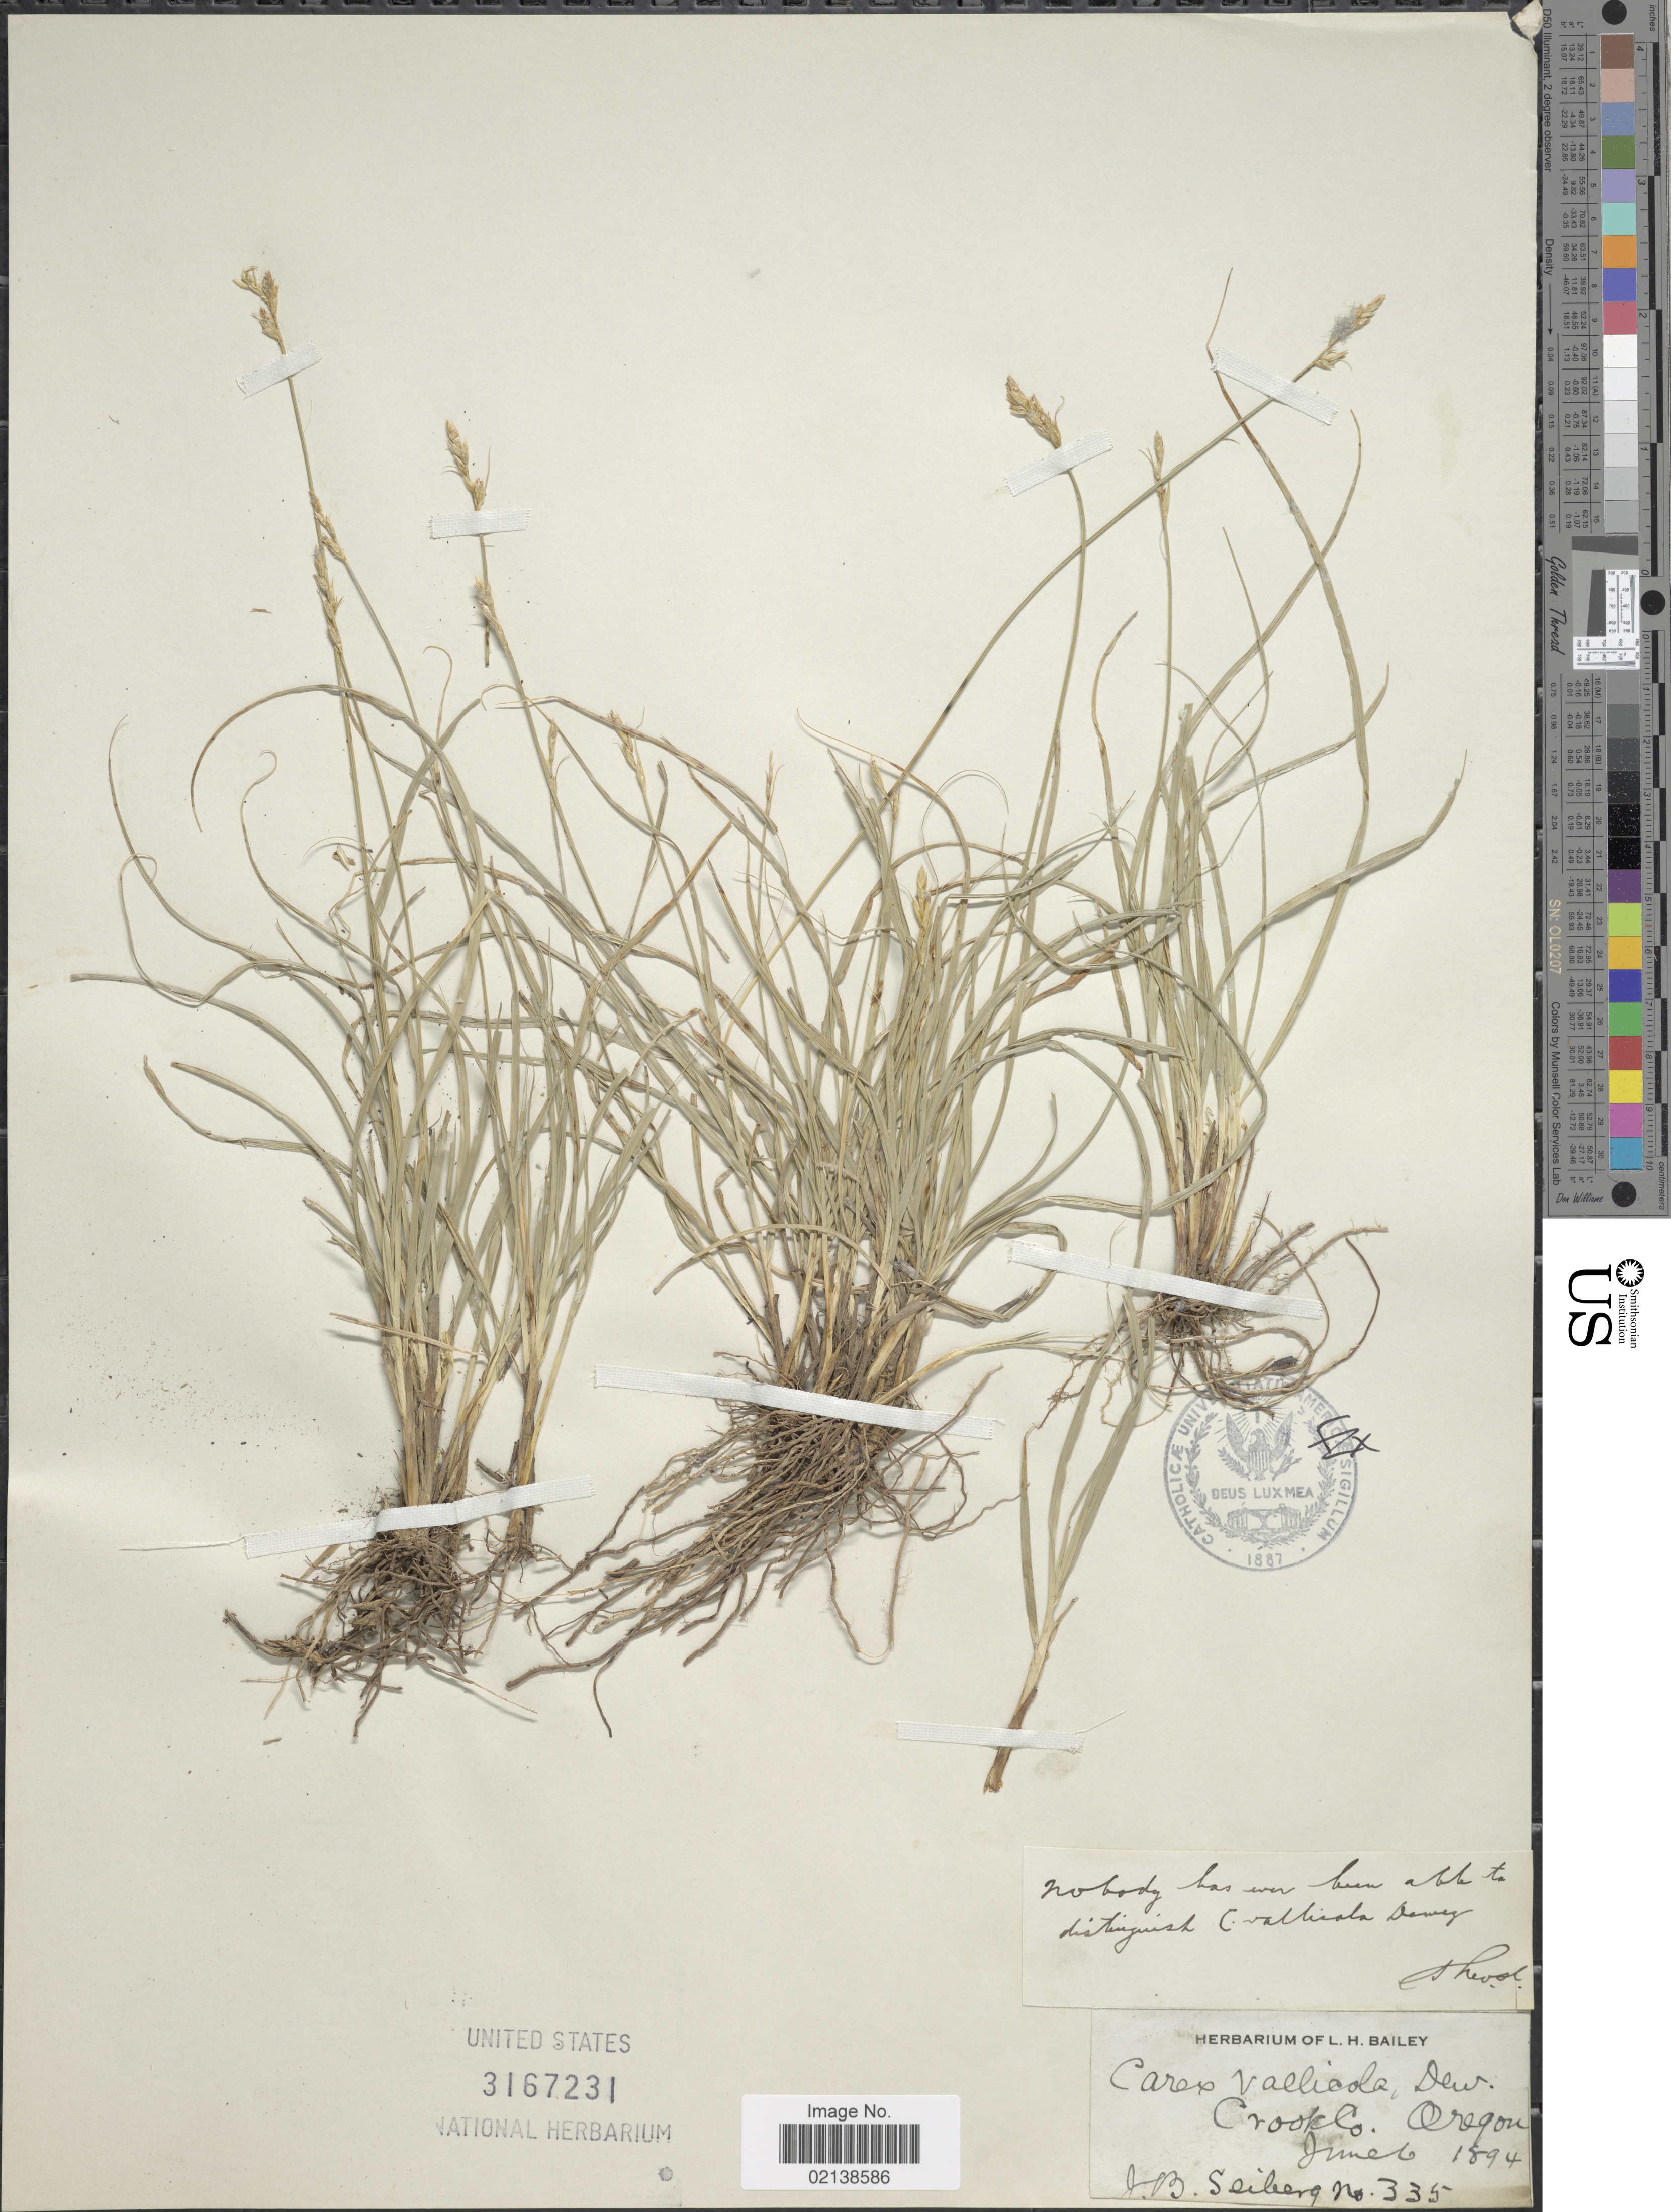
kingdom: Plantae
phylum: Tracheophyta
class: Liliopsida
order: Poales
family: Cyperaceae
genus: Carex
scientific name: Carex vallicola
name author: Dewey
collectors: J. Seiberg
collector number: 335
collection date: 1894-06-06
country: United States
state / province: Oregon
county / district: Crook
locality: Crook Co., Oregon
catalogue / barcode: US 3167231